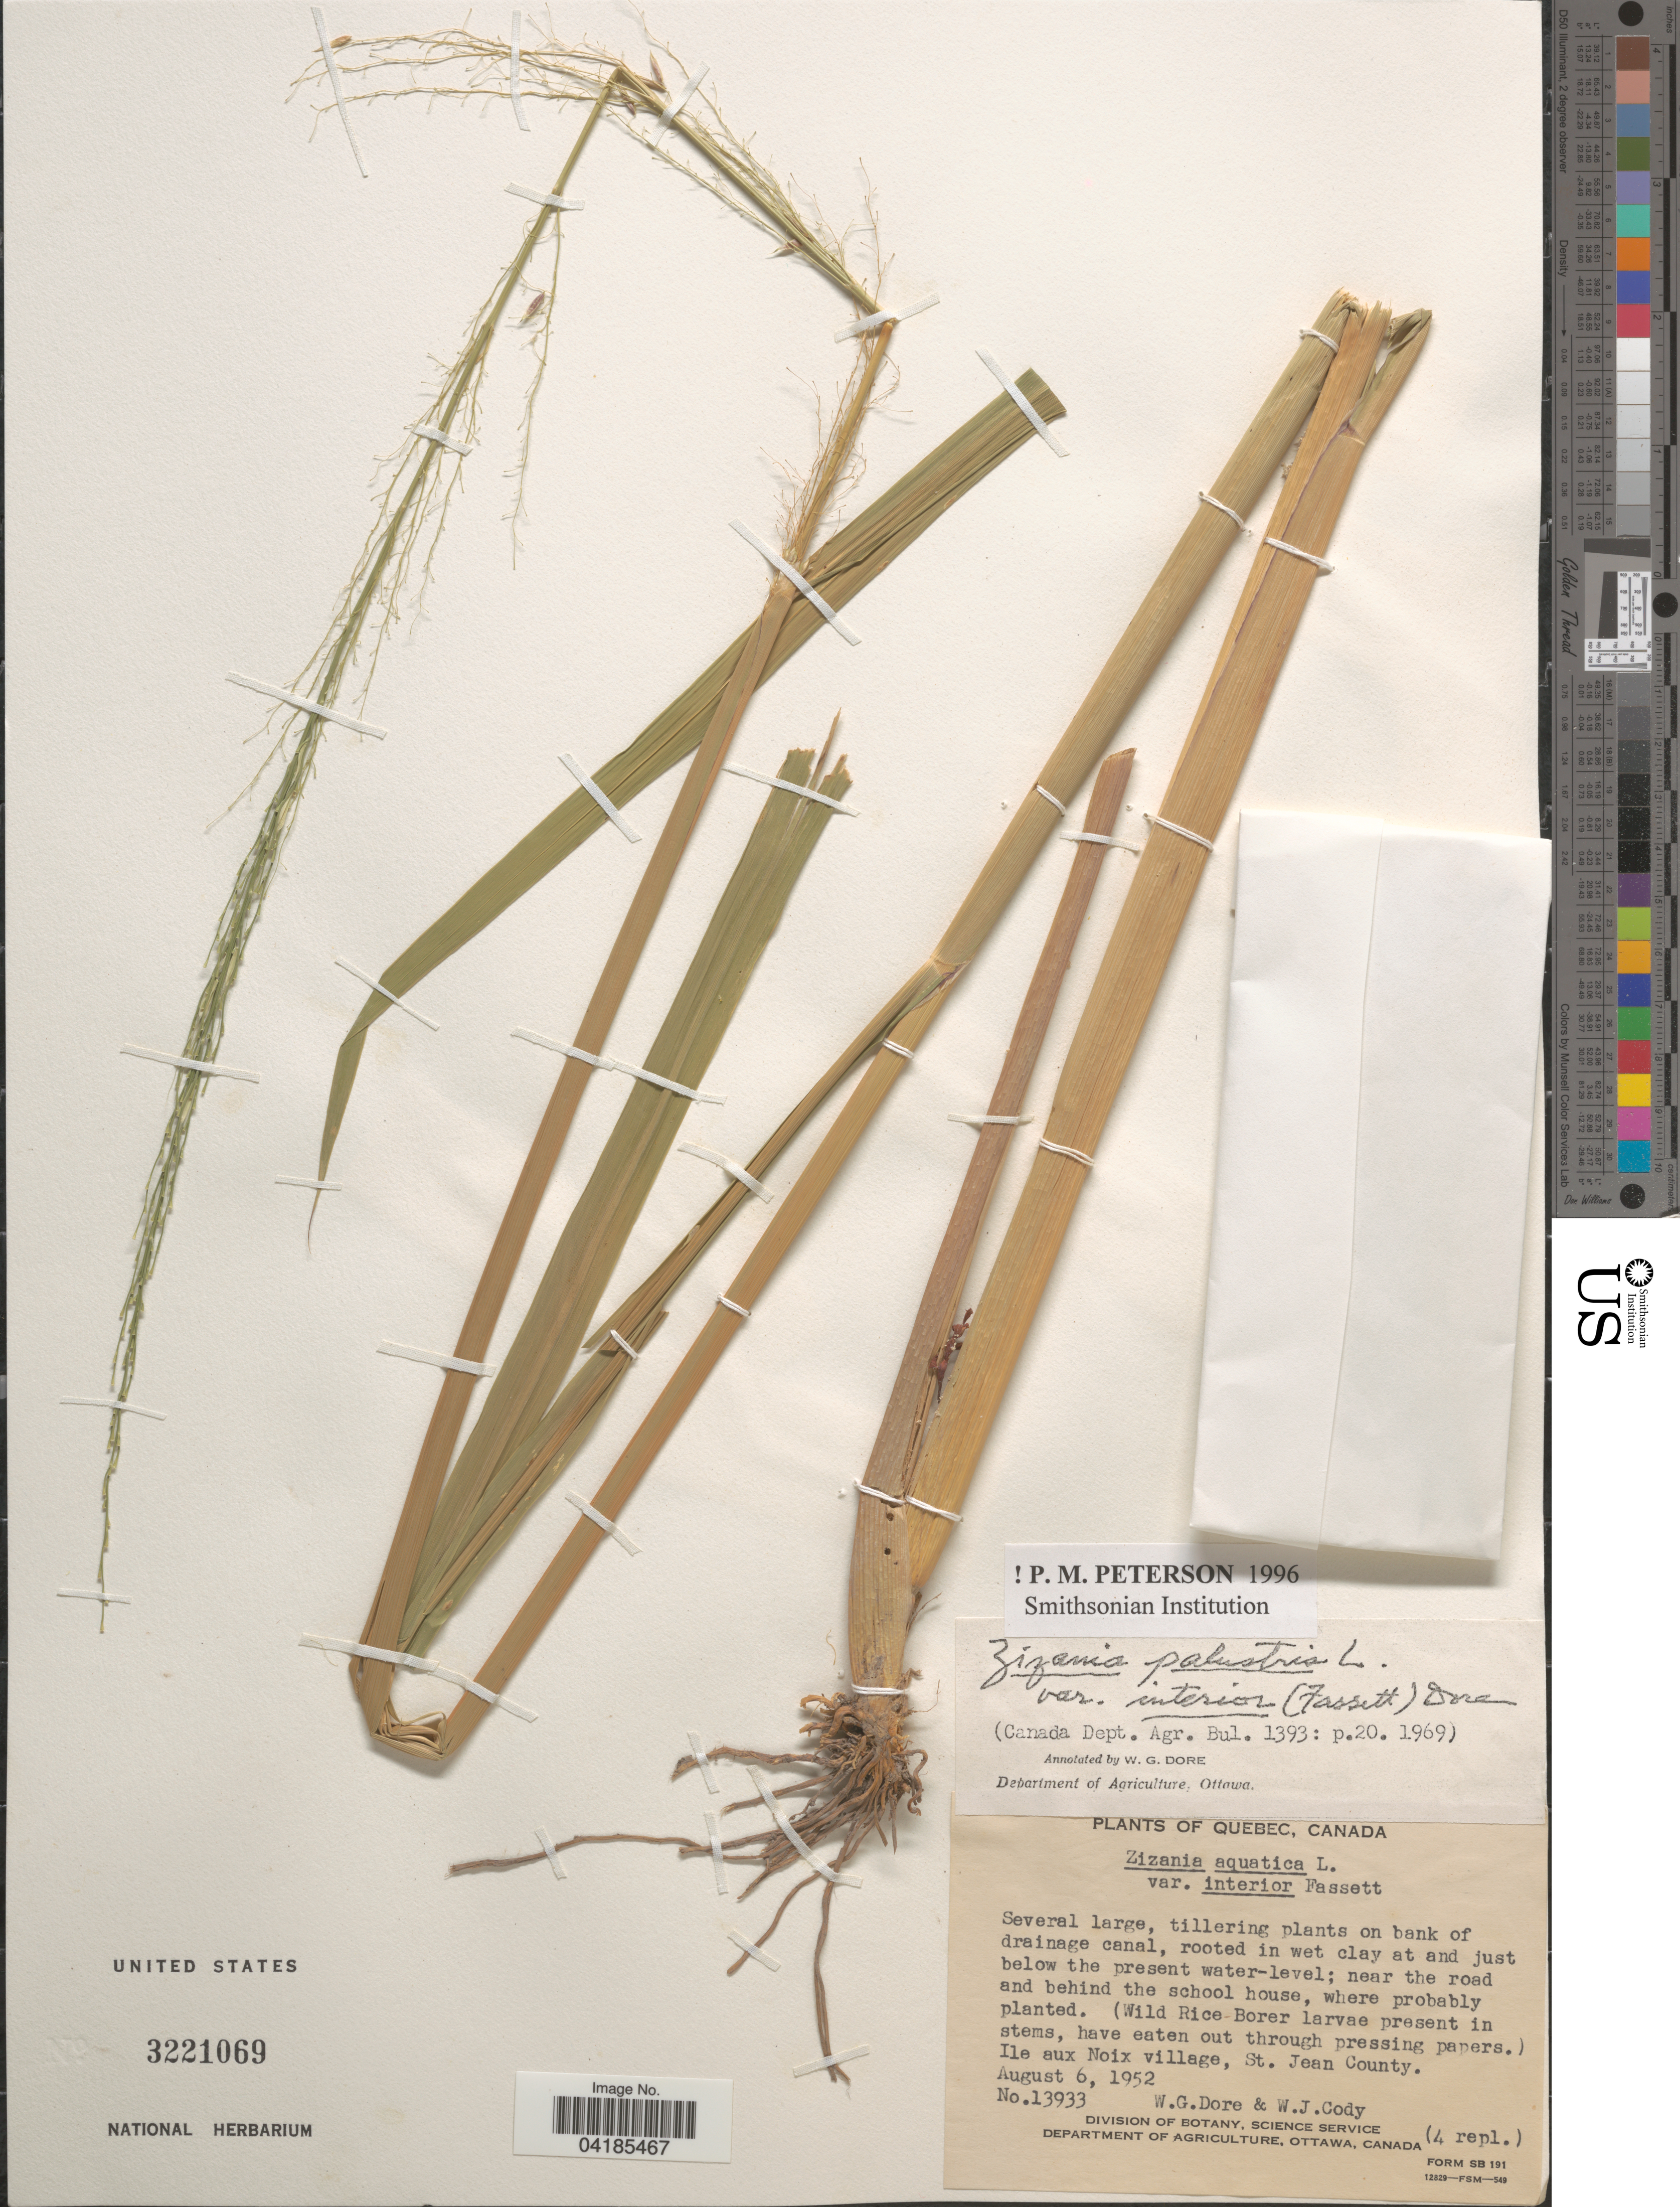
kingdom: Plantae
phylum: Tracheophyta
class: Liliopsida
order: Poales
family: Poaceae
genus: Zizania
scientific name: Zizania palustris var. interior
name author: L.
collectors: W. Dore & W. Cody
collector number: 13933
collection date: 1952-08-06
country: Canada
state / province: Quebec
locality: Near the road and begind the school house. Ile aux Noix village, St. Jean County.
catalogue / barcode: US 3221069